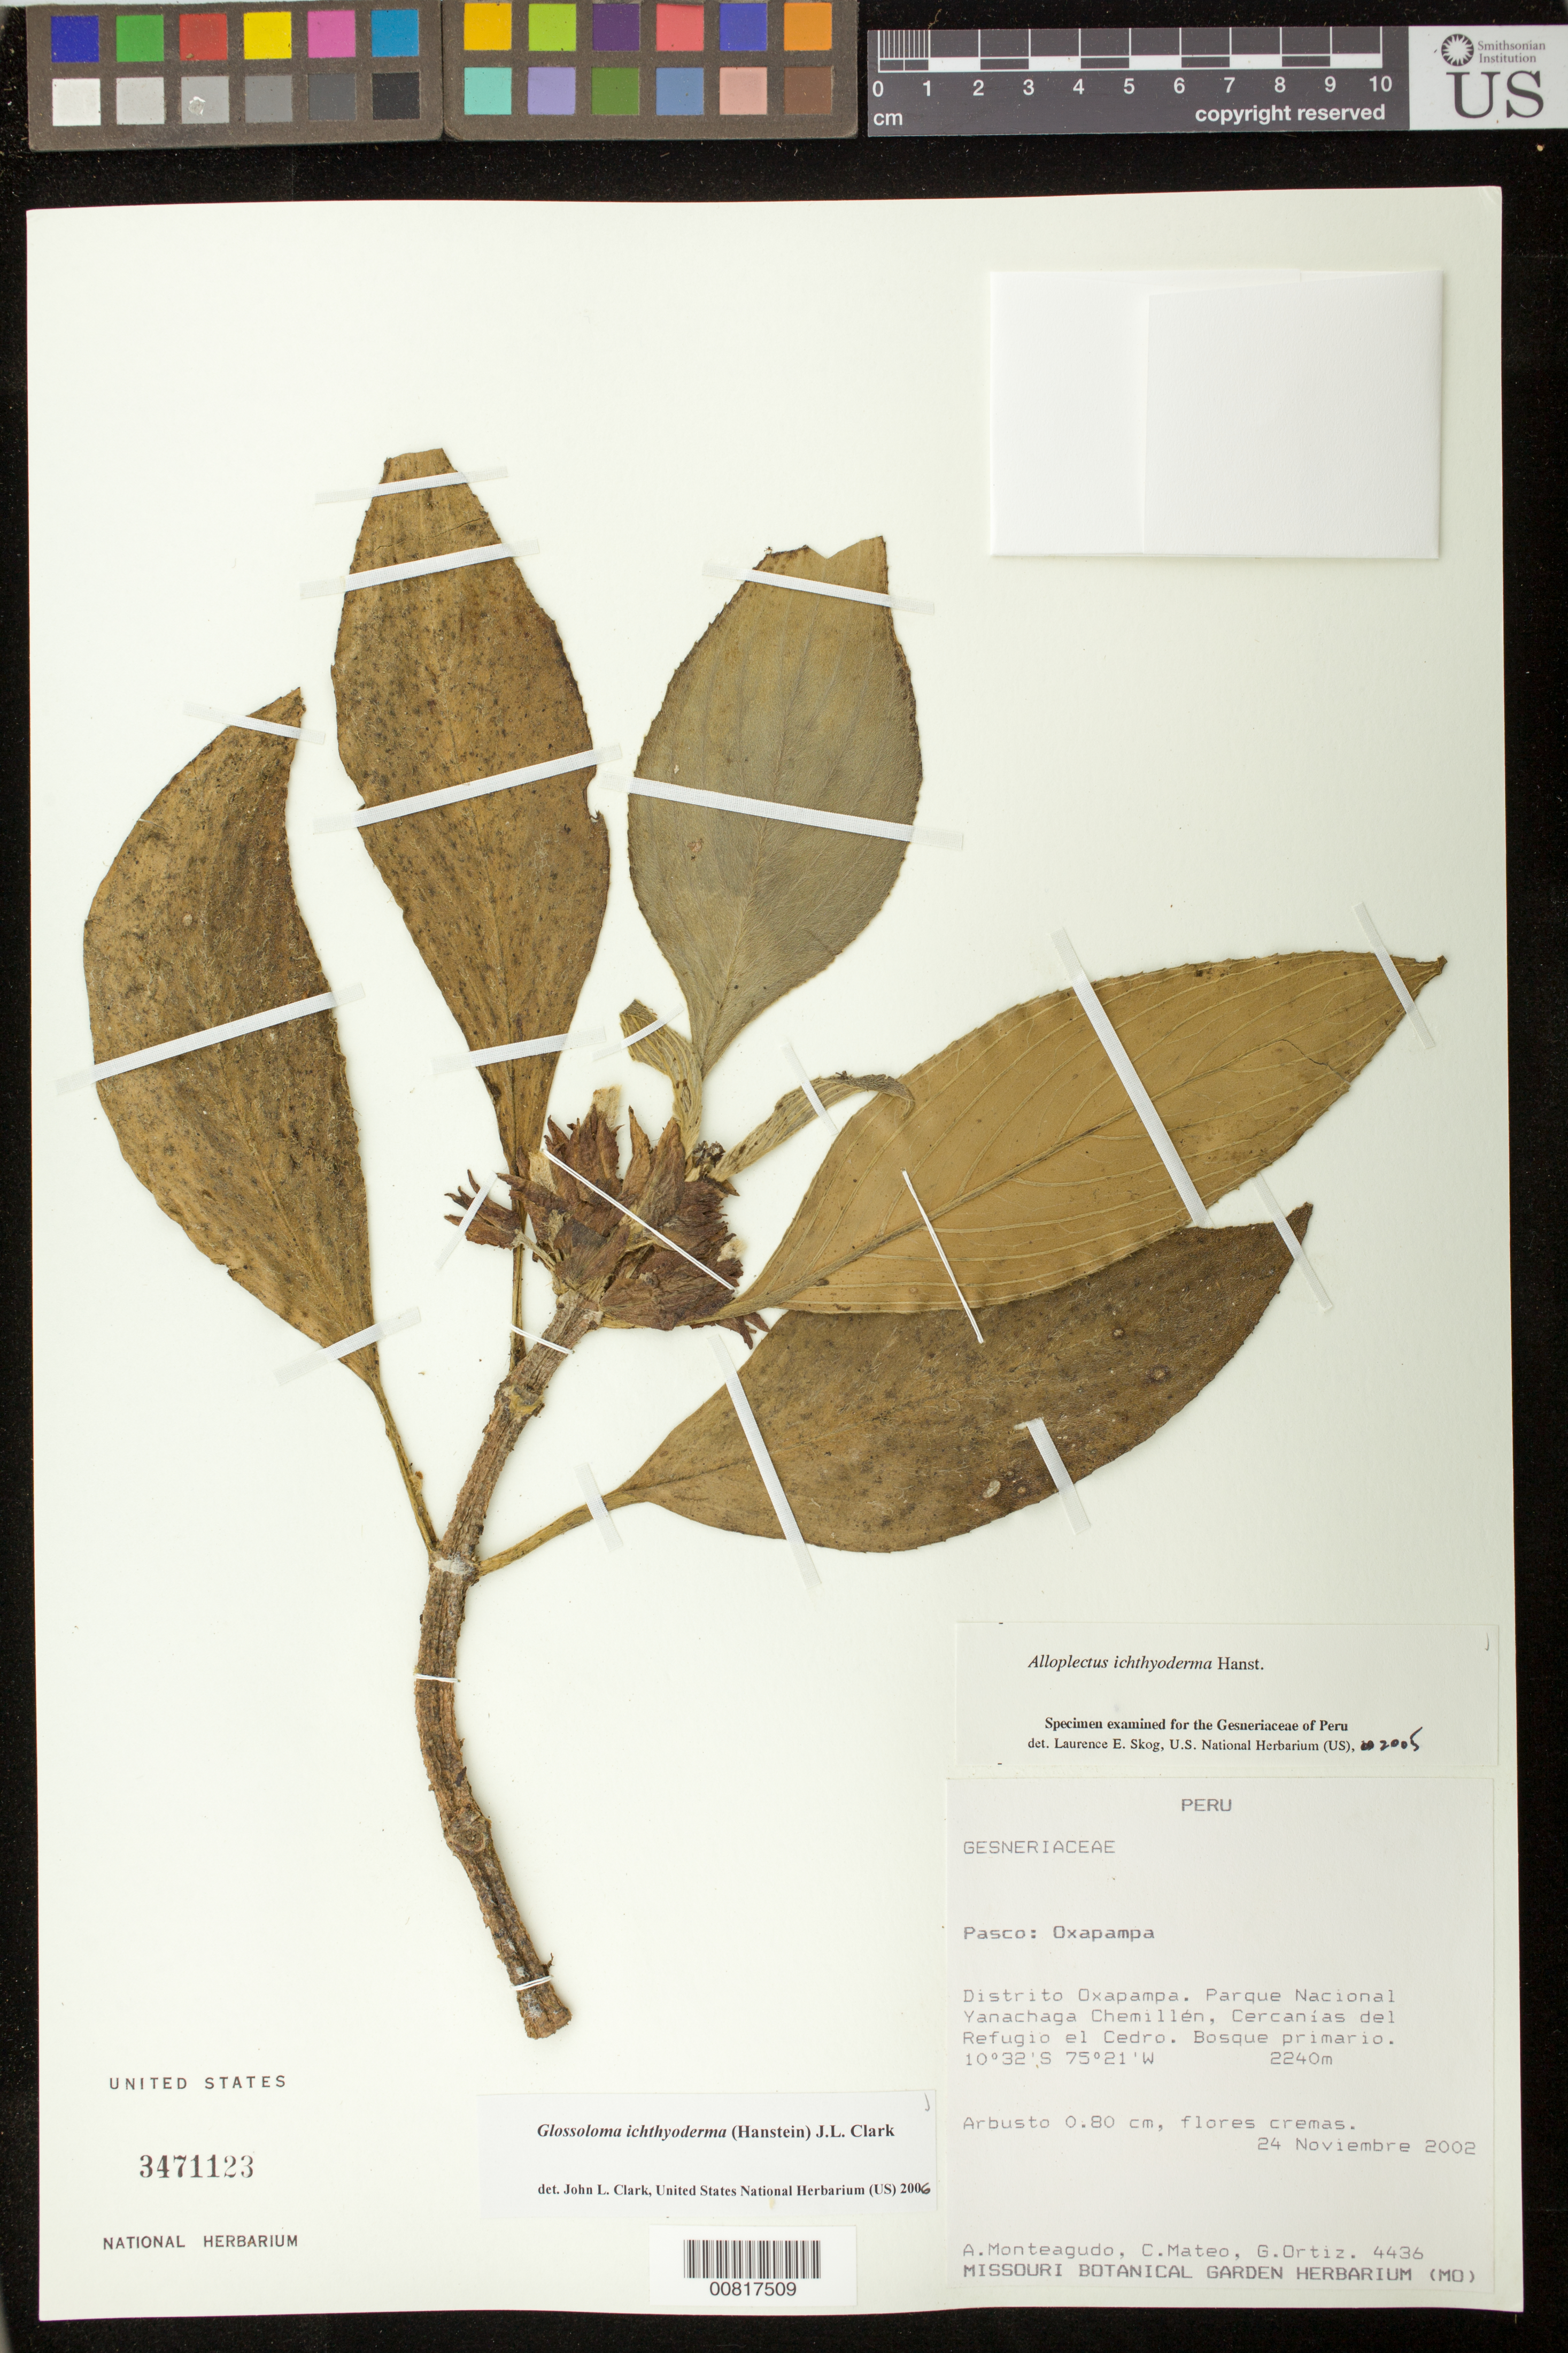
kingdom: Plantae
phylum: Tracheophyta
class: Magnoliopsida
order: Lamiales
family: Gesneriaceae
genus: Glossoloma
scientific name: Glossoloma ichthyoderma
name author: (Hanst.) J.L. Clark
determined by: Clark, J. L., (SEL), The Marie Selby Botanical Garden (UNITED STATES)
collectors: A. Monteagudo, C. Mateo & G. Ortiz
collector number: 4436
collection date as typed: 24 Nov 2002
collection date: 2002-11-24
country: Peru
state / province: Pasco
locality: Pasco: Oxapampa. Parque Nacional Yanachaga Chemillén, Cercanías del Refugio el Cedro.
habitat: Bosque primario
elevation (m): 2240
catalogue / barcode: US 3471123